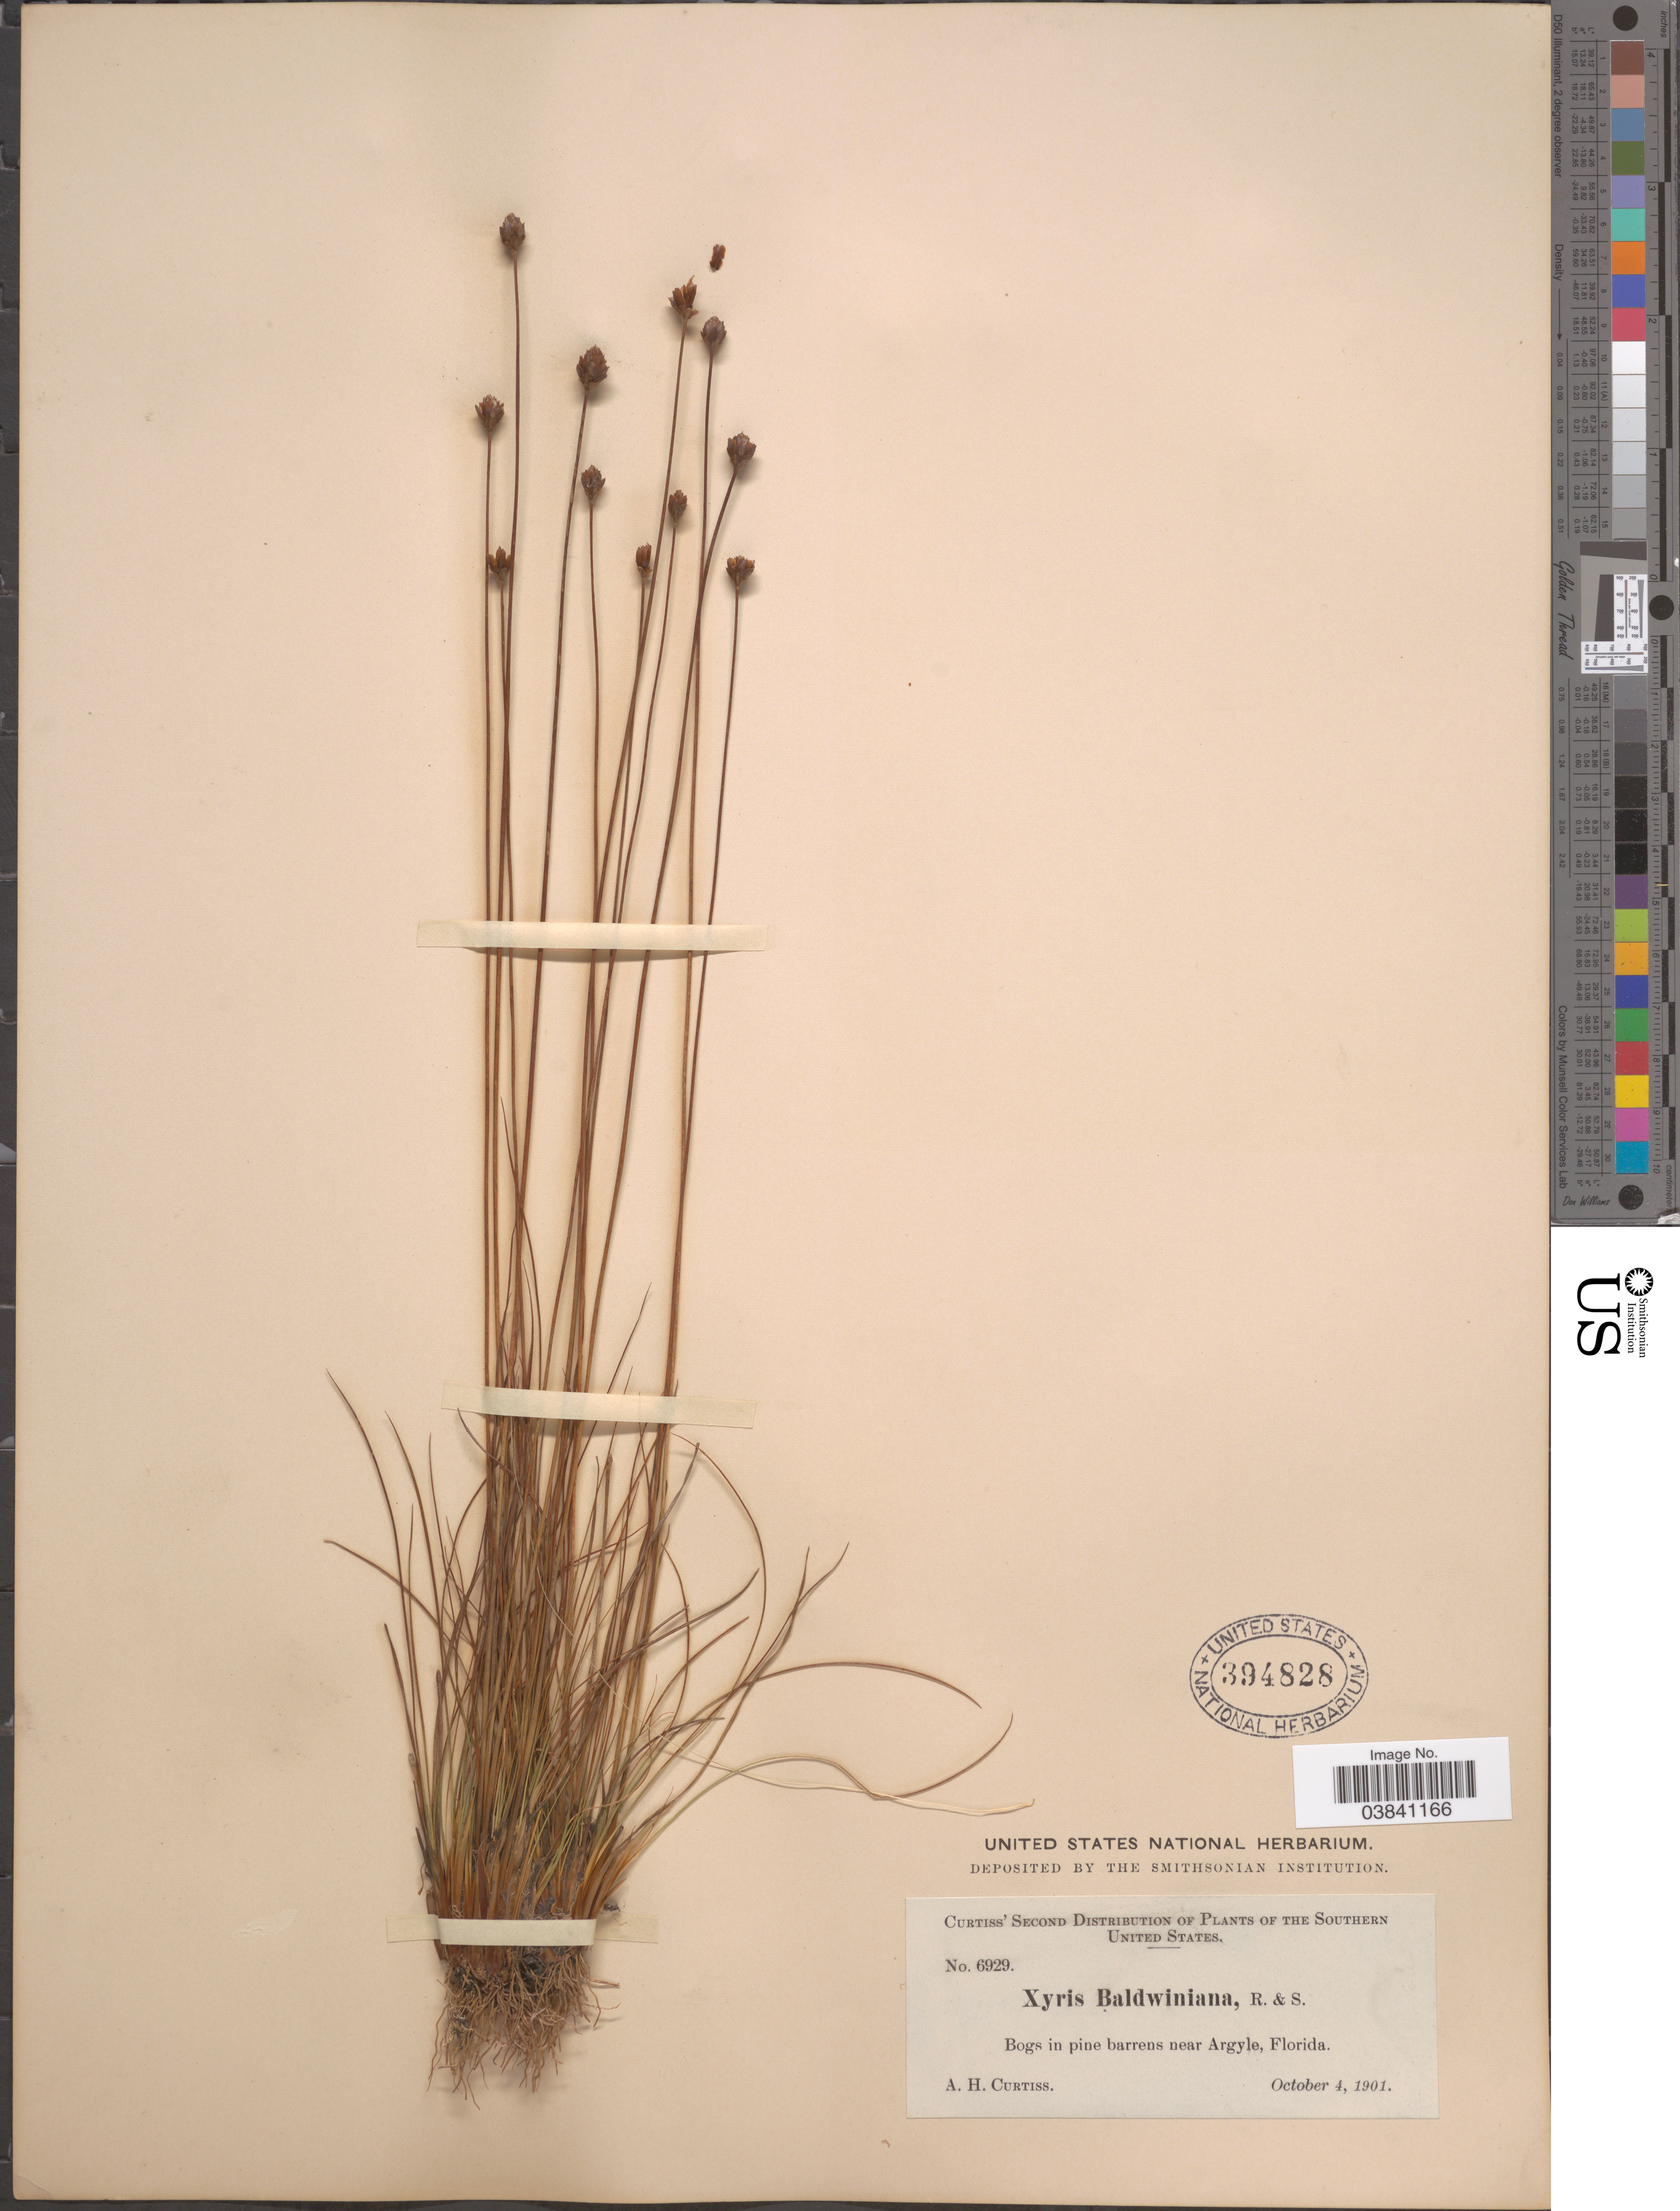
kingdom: Plantae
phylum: Tracheophyta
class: Liliopsida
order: Poales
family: Xyridaceae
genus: Xyris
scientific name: Xyris baldwiniana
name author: Schult.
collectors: A. H. Curtiss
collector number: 6929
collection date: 1901-10-04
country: United States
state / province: Florida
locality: Southern United States. Bogs in pine barrens near Argyle.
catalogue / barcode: US 394828